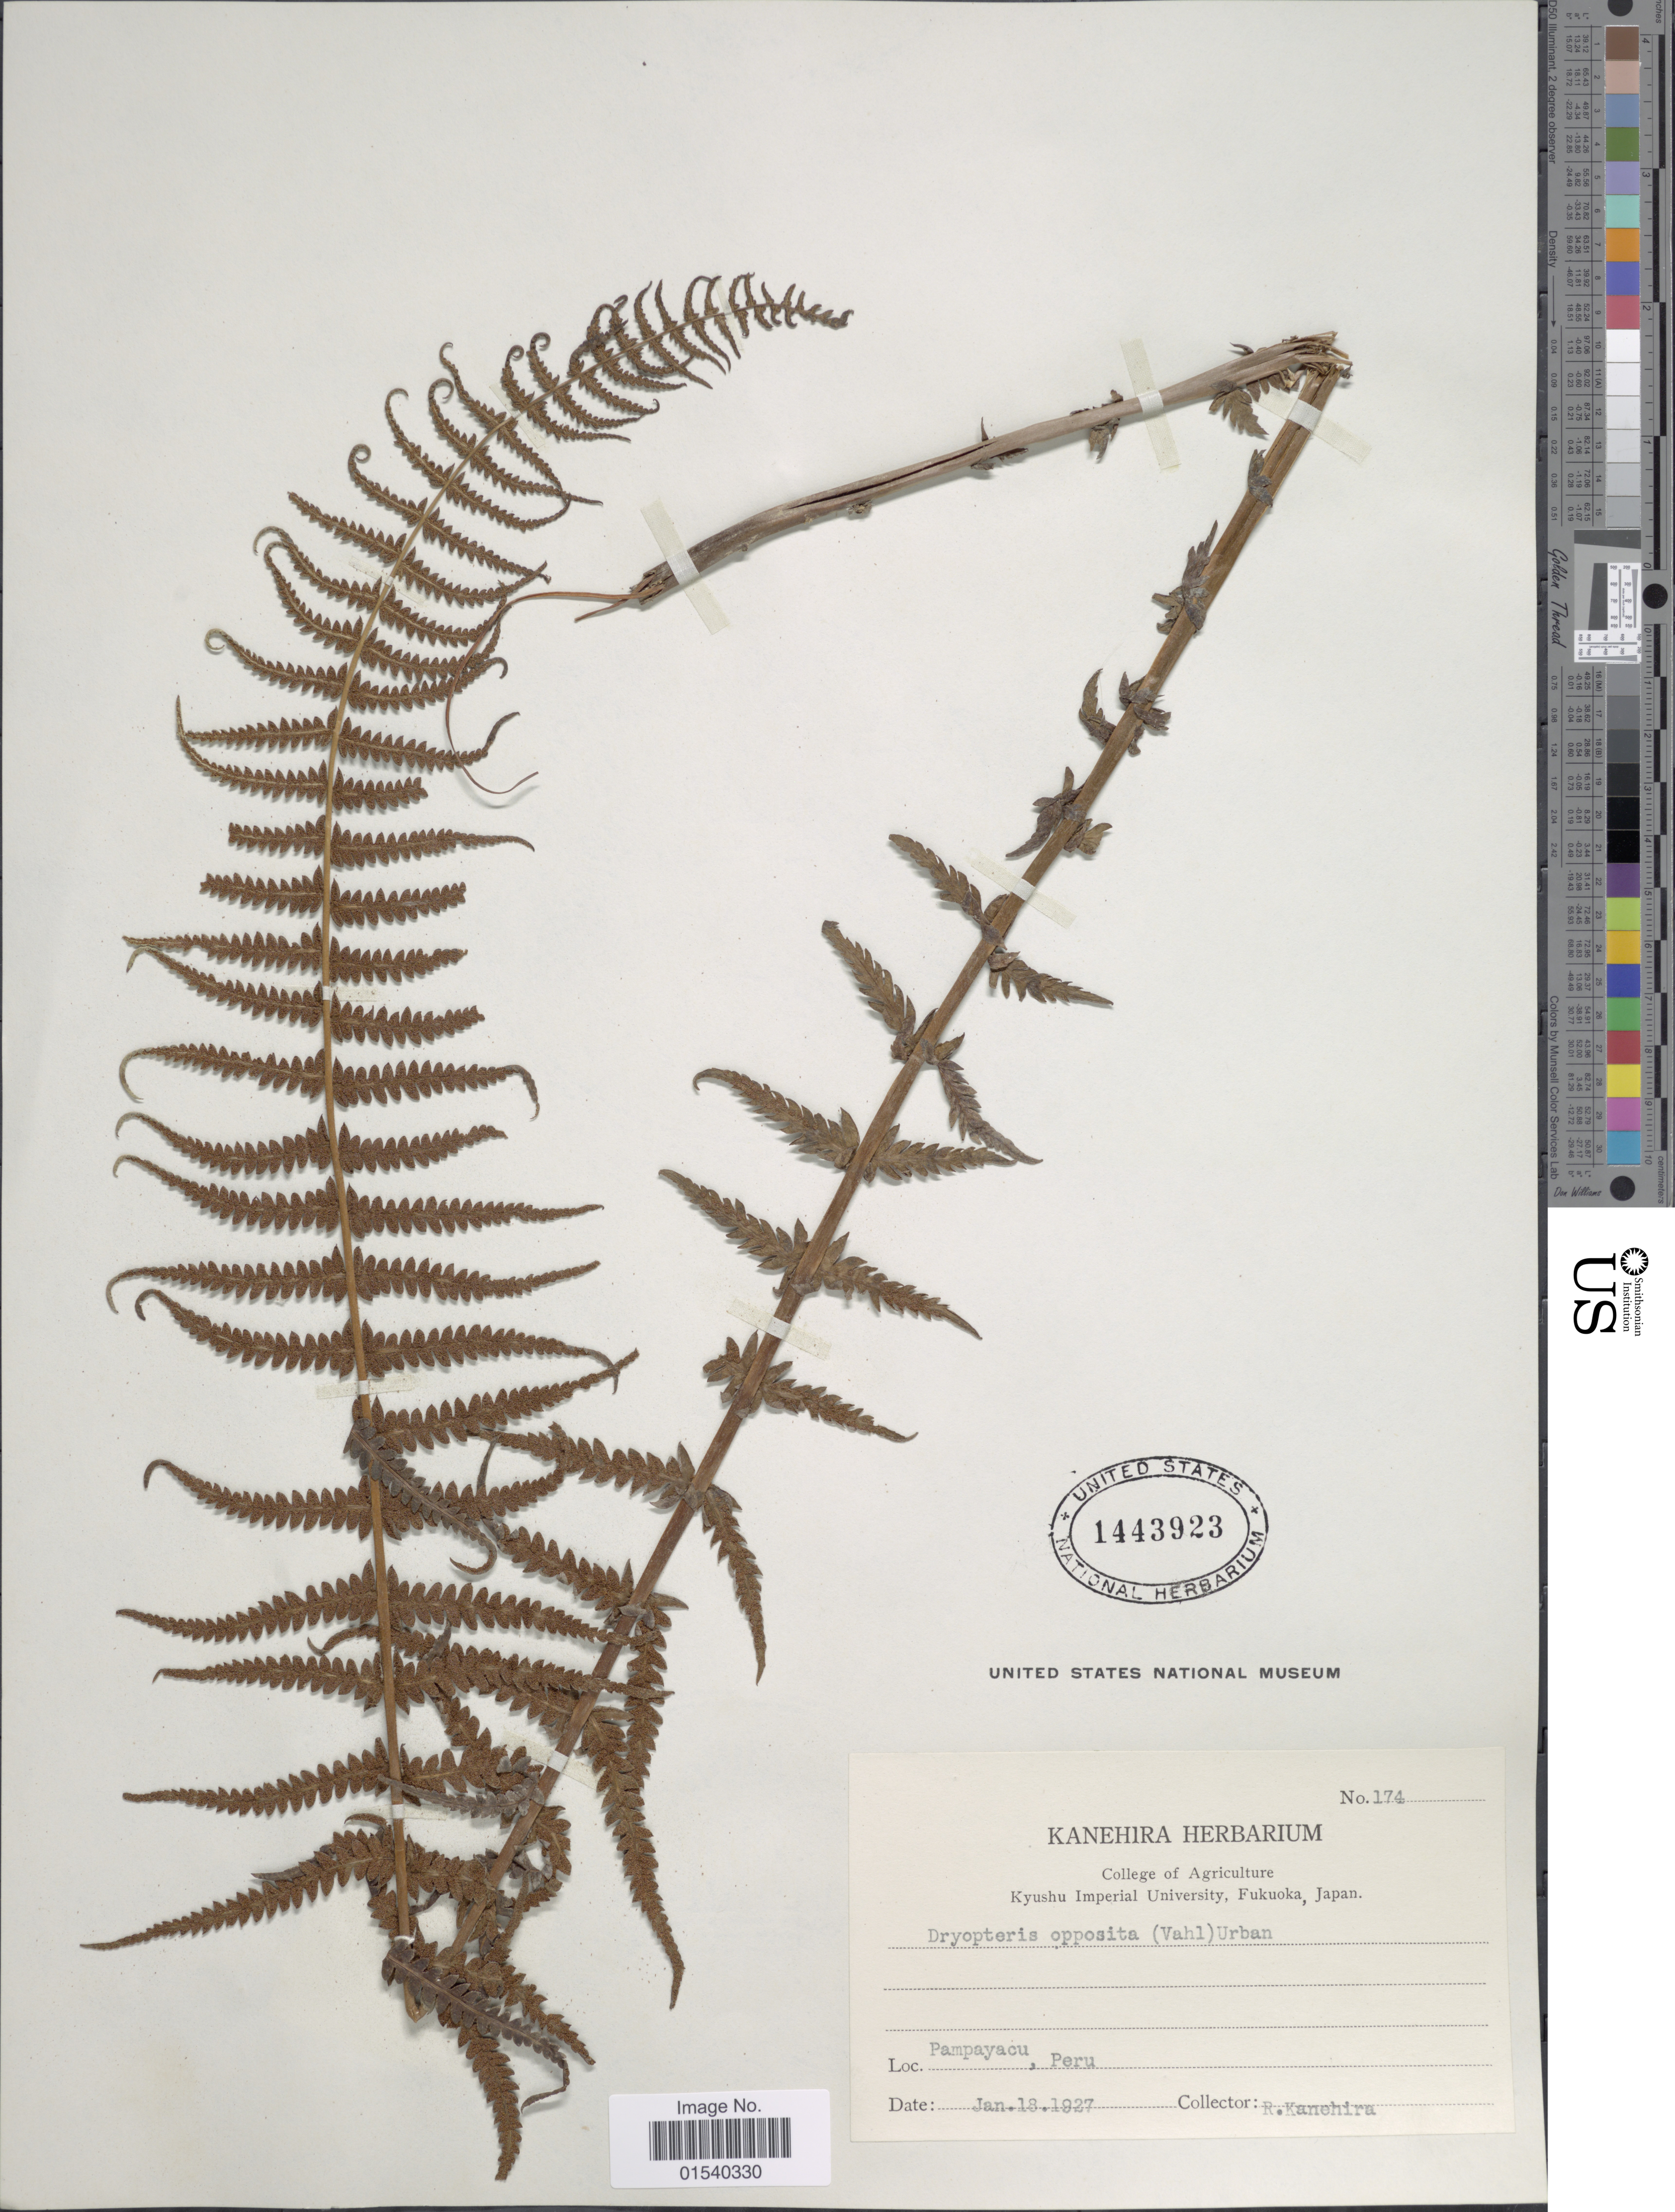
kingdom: Plantae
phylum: Tracheophyta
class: Polypodiopsida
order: Polypodiales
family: Thelypteridaceae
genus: Amauropelta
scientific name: Amauropelta opposita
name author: (Vahl) Pic. Serm.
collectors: R. Kanehira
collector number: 174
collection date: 1927-01-18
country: Peru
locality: Pampayacu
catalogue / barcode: US 1443923